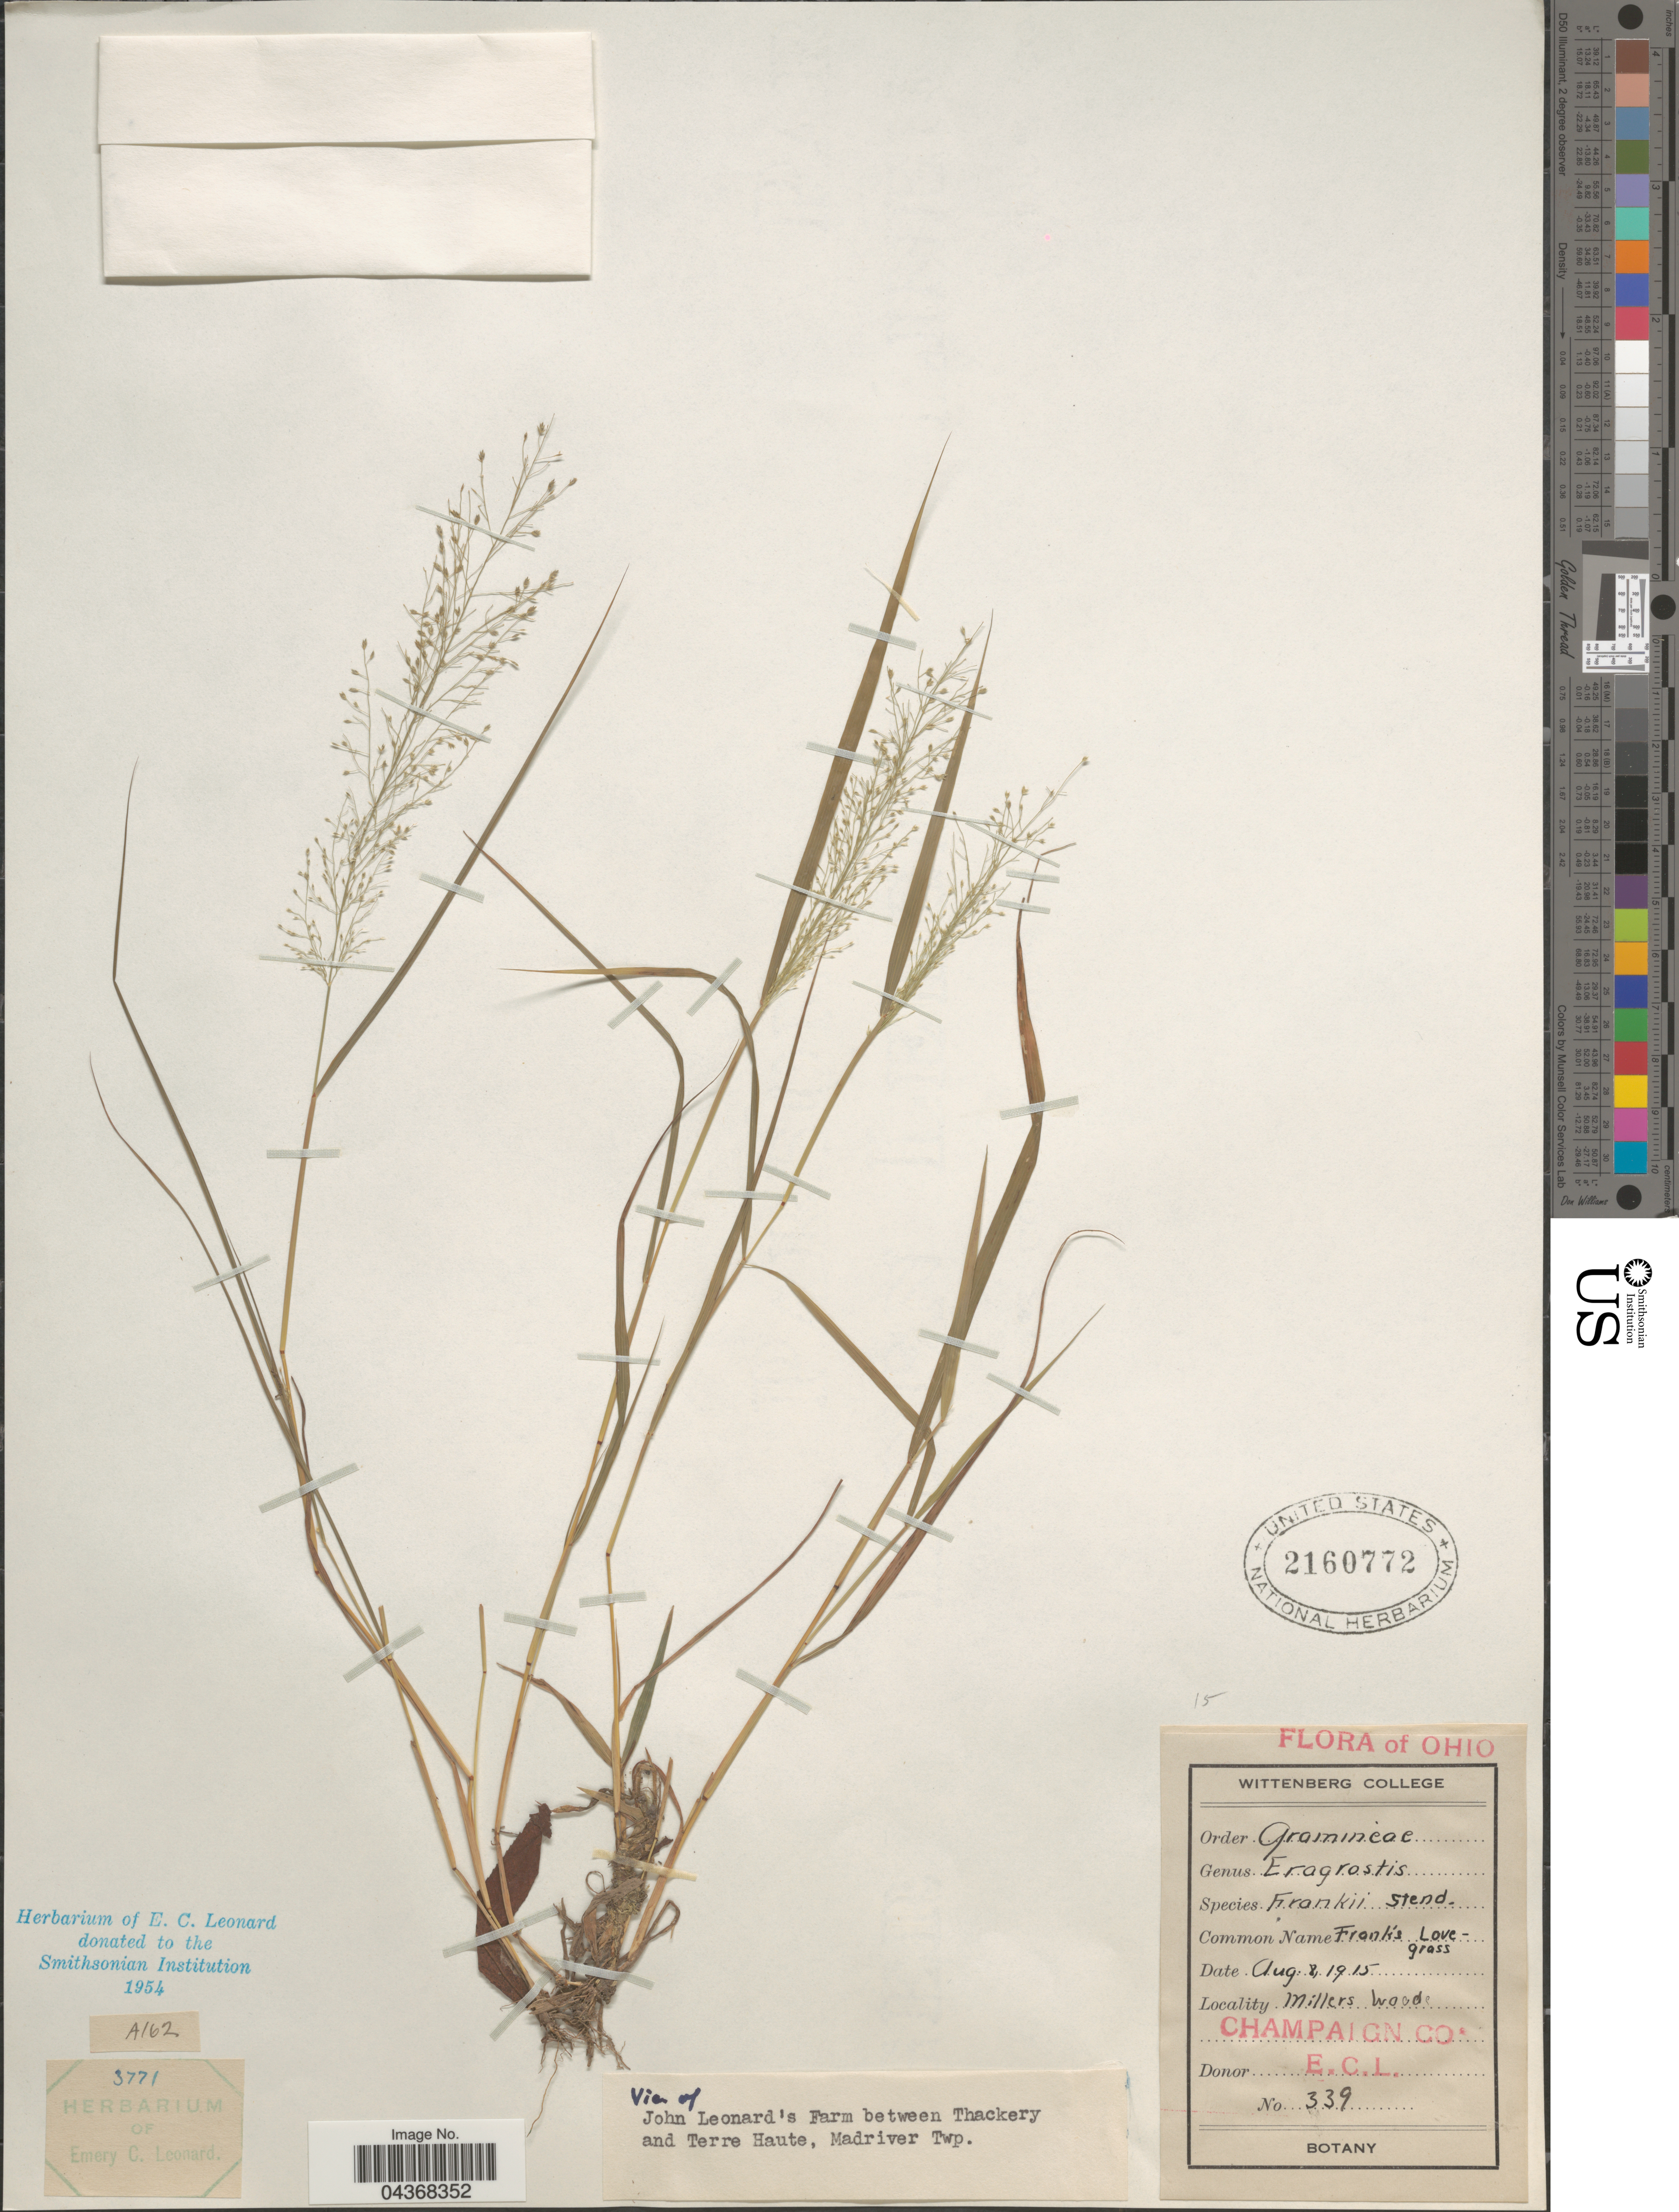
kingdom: Plantae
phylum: Tracheophyta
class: Liliopsida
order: Poales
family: Poaceae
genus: Eragrostis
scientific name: Eragrostis frankii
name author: C.A. Mey. ex Steud.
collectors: Wittenberg College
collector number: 339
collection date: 1915-08-08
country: United States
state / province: Ohio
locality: Millers woods. John Leonard's Farm between Thackery and Terre Haute, Madriver Twp.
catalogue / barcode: US 2160772